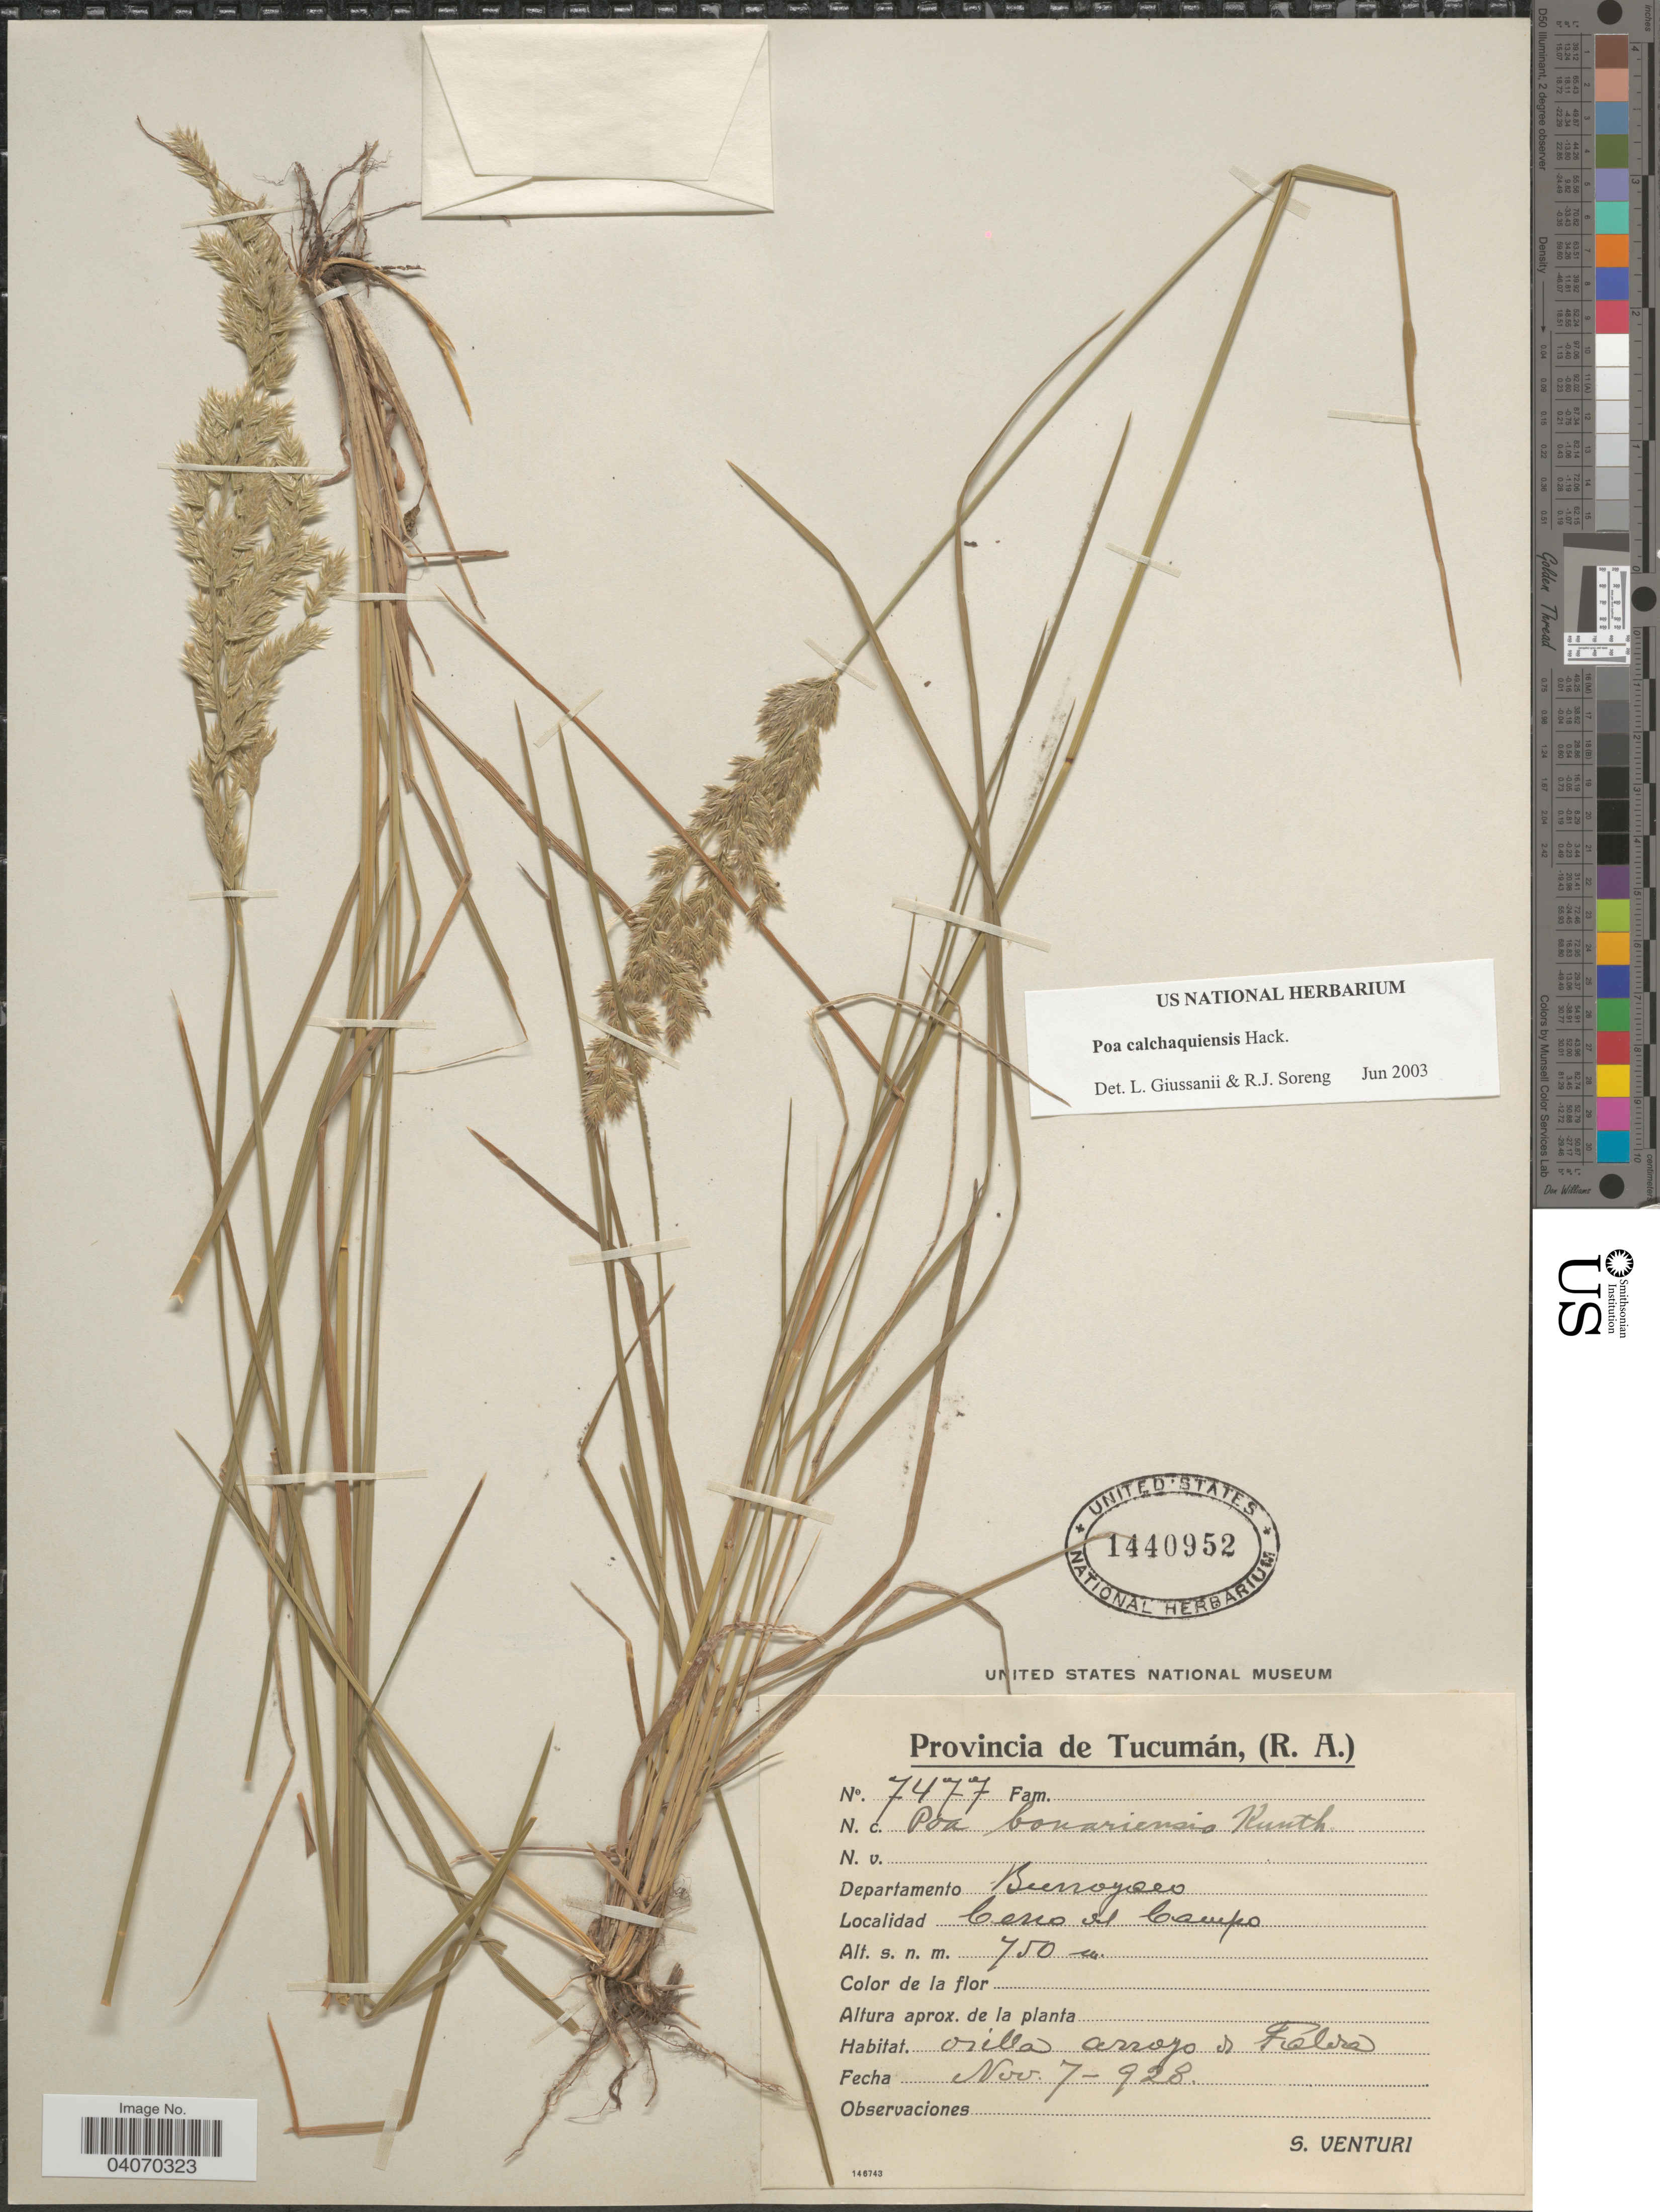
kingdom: Plantae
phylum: Tracheophyta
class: Liliopsida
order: Poales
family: Poaceae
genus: Poa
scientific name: Poa calchaquiensis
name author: Hack.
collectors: S. Venturi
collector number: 7477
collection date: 1928-11-07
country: Argentina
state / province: Tucuman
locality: Departamento Burroyaco. Cerro del Campo.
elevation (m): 750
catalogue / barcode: US 1440952